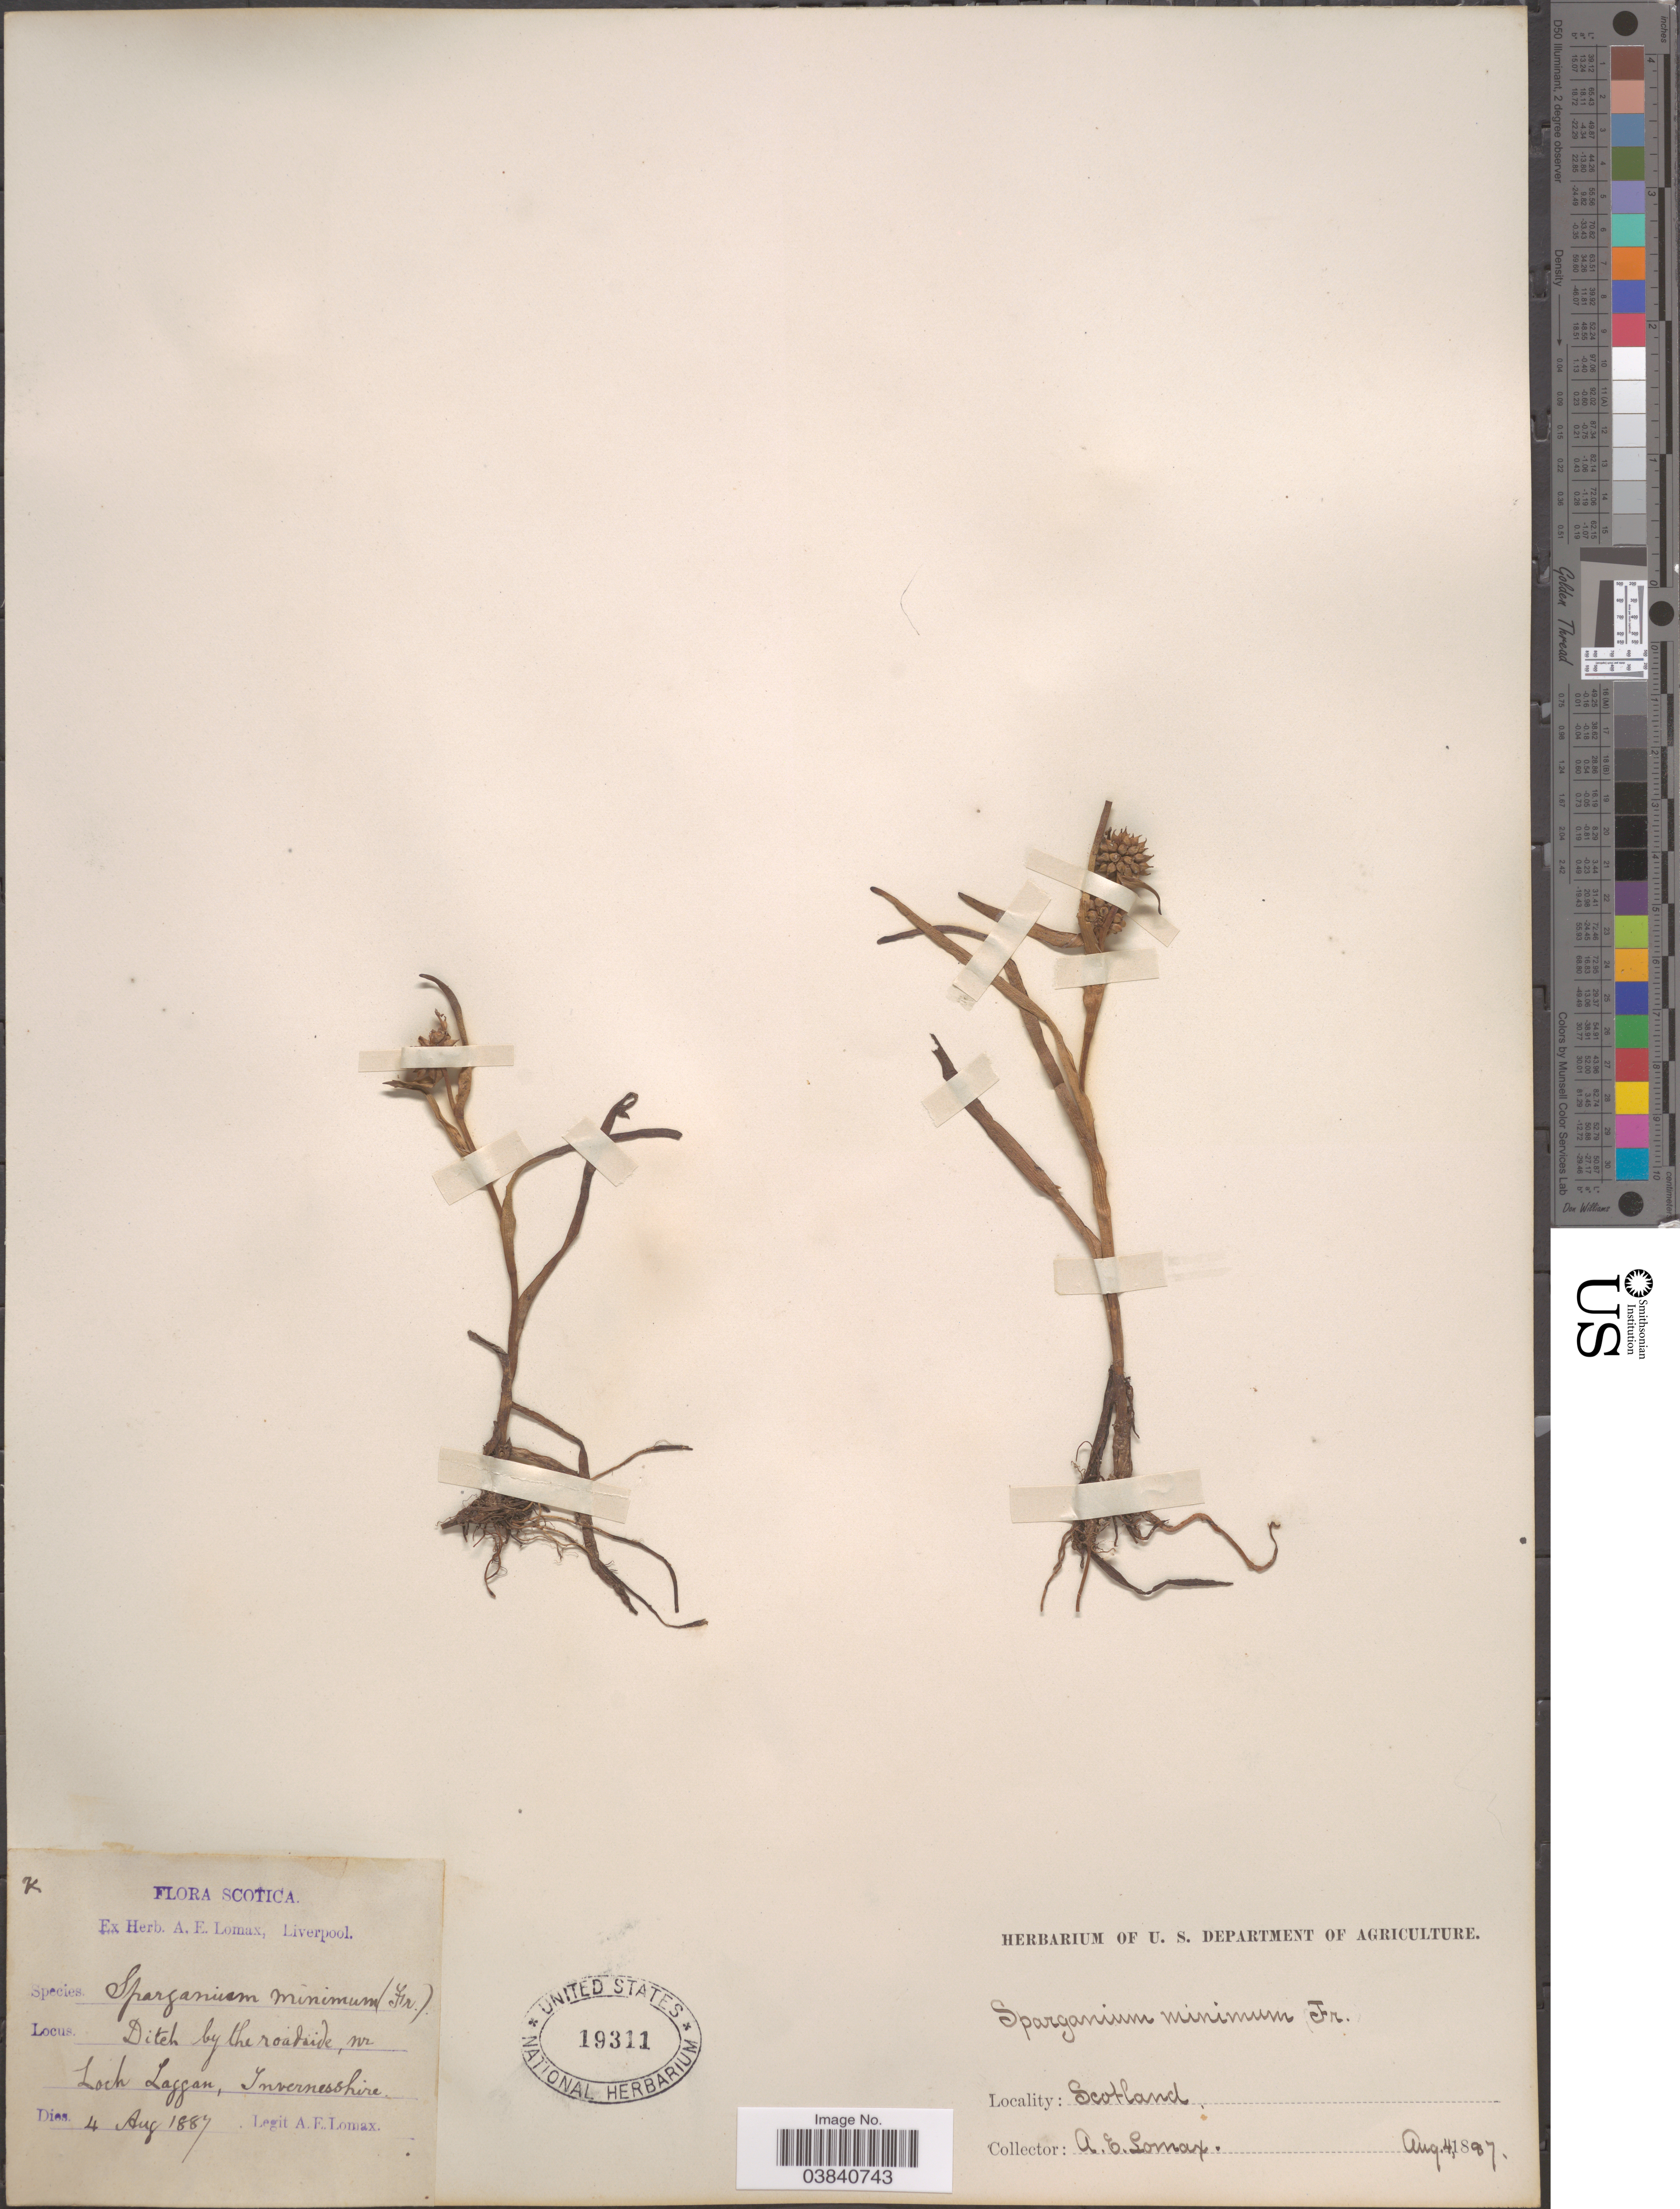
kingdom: Plantae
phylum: Tracheophyta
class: Liliopsida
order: Poales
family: Typhaceae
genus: Sparganium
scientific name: Sparganium minimum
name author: Wallr.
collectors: A. Lomax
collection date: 1887-08-04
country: United Kingdom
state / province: Scotland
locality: Scotica. ditch by the roadside, nr Loch Laggan, Invernesshire.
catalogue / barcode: US 19311